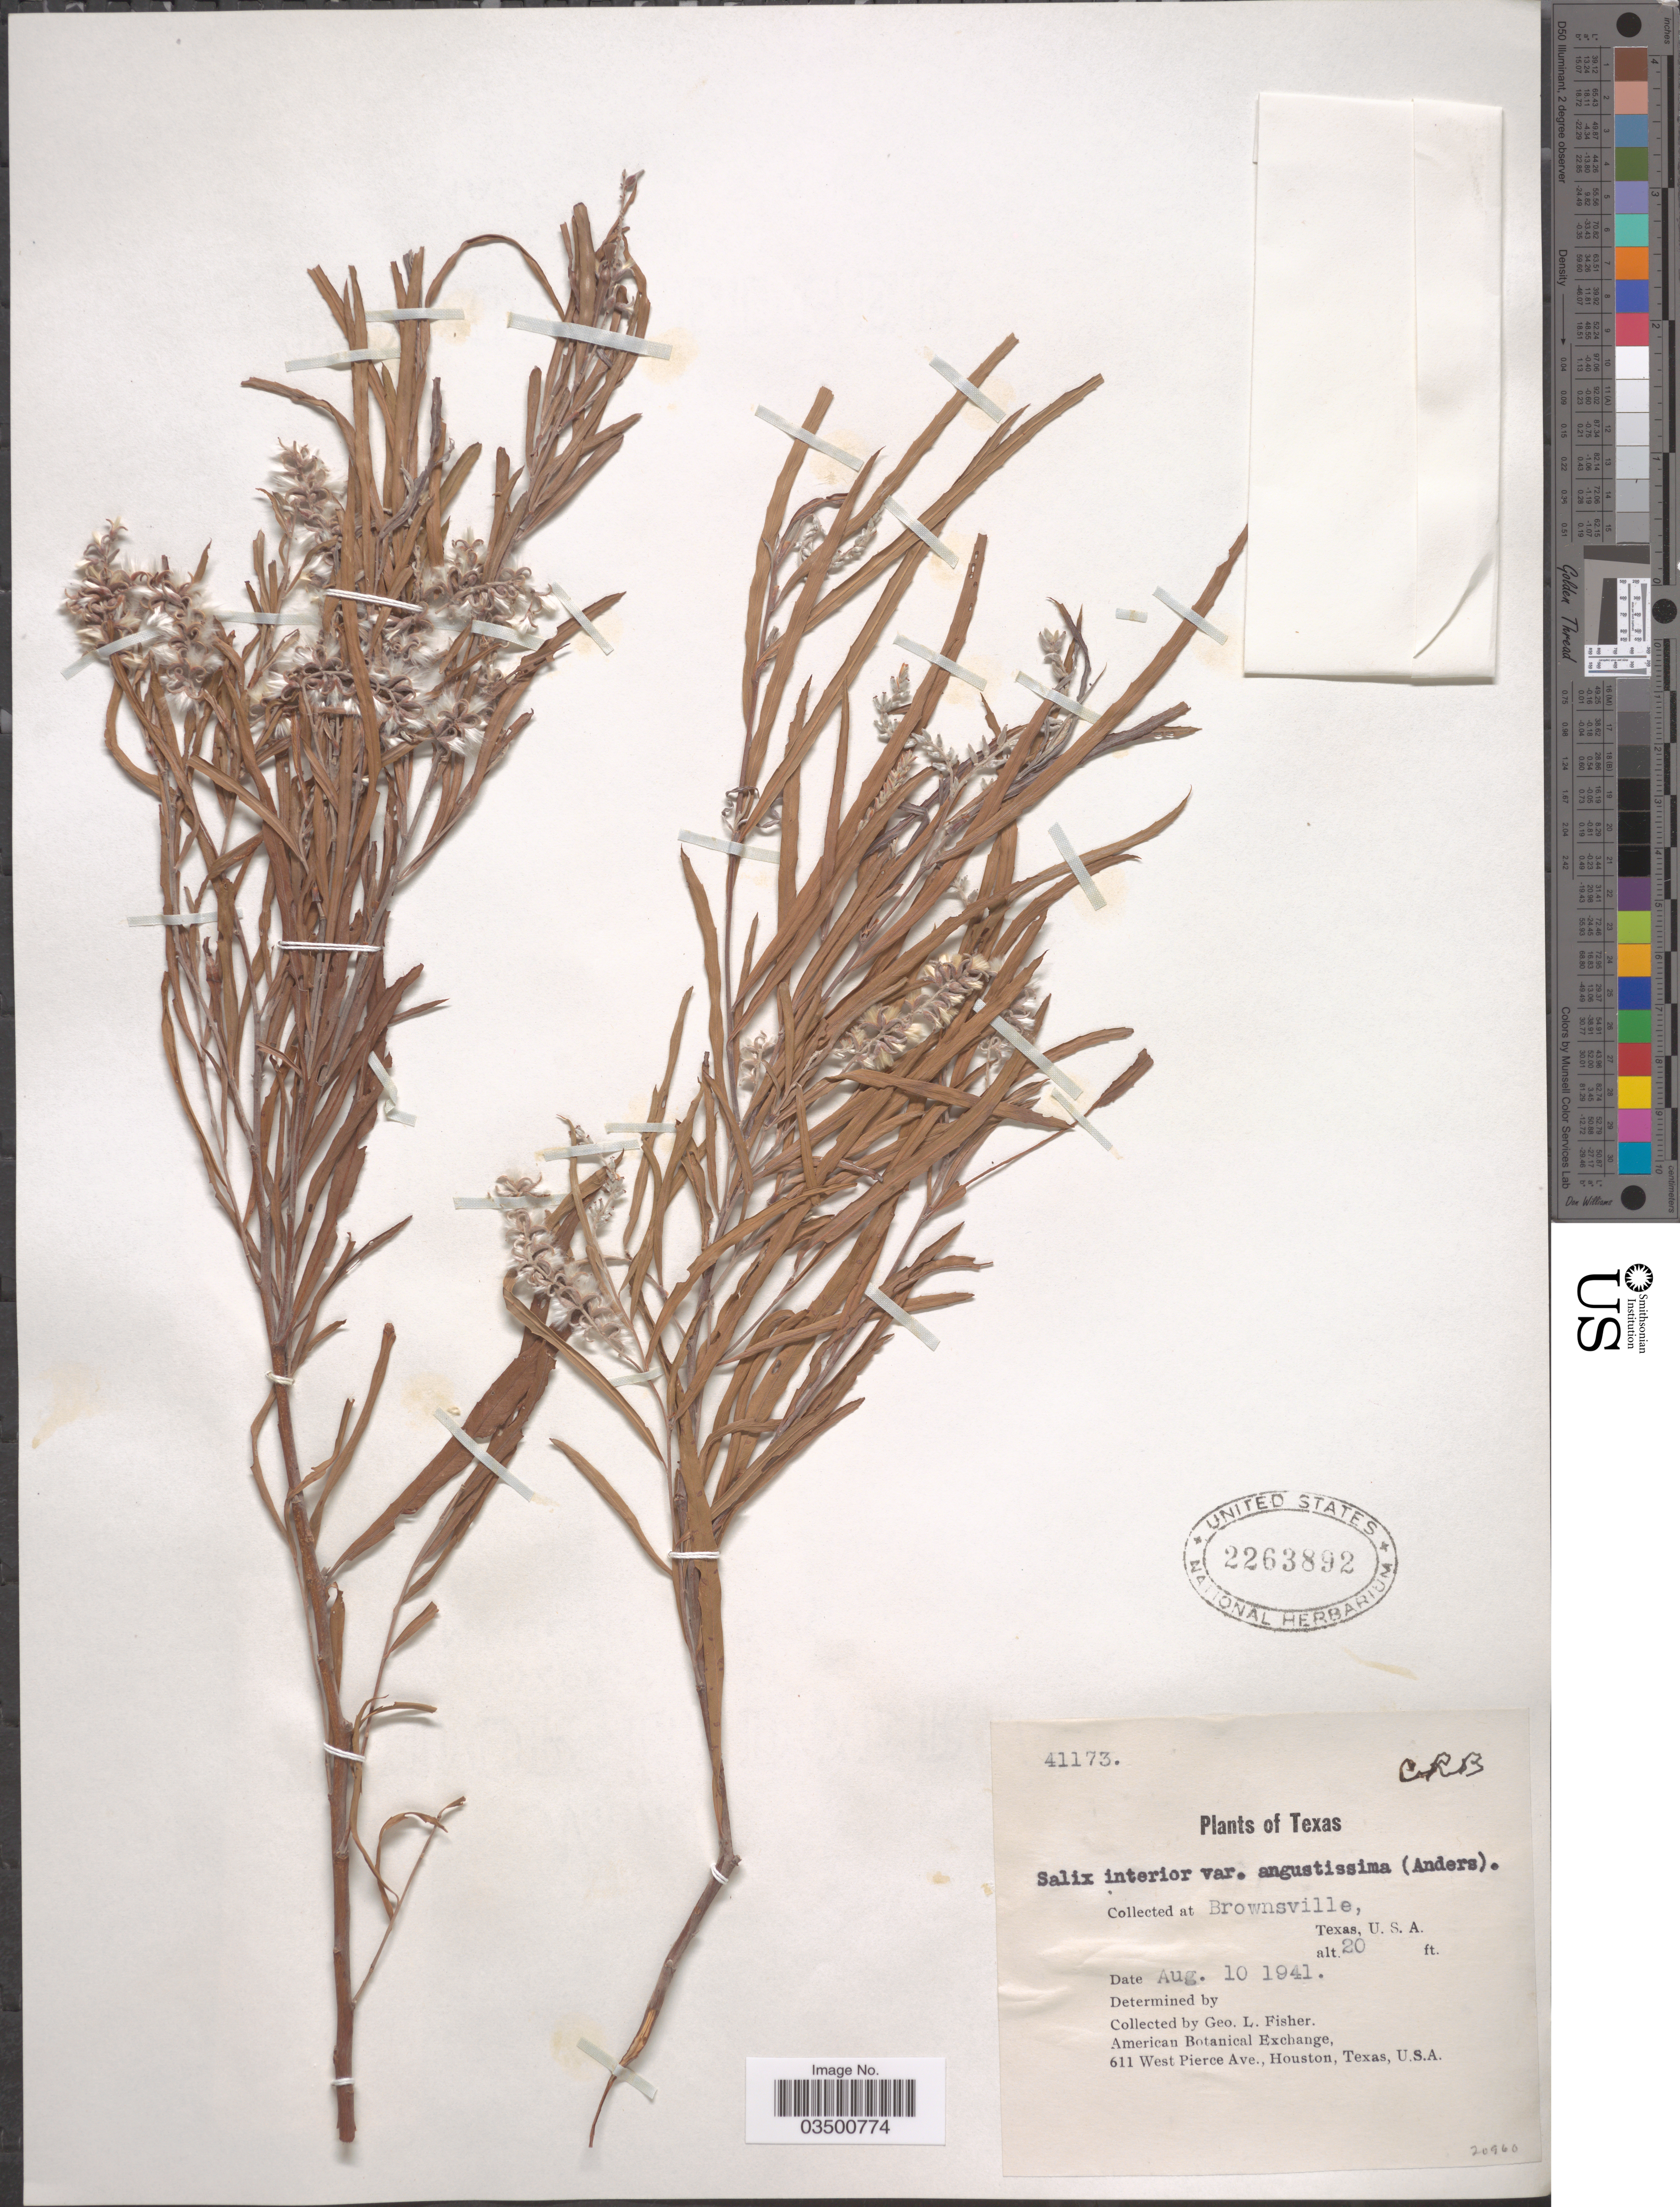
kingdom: Plantae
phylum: Tracheophyta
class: Magnoliopsida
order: Malpighiales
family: Salicaceae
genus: Salix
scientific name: Salix interior var. angustissima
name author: (Andersson) Dayton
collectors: G. L. Fisher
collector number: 41173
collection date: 1941-08-10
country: United States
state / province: Texas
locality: Brownsville.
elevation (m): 6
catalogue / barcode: US 2263892